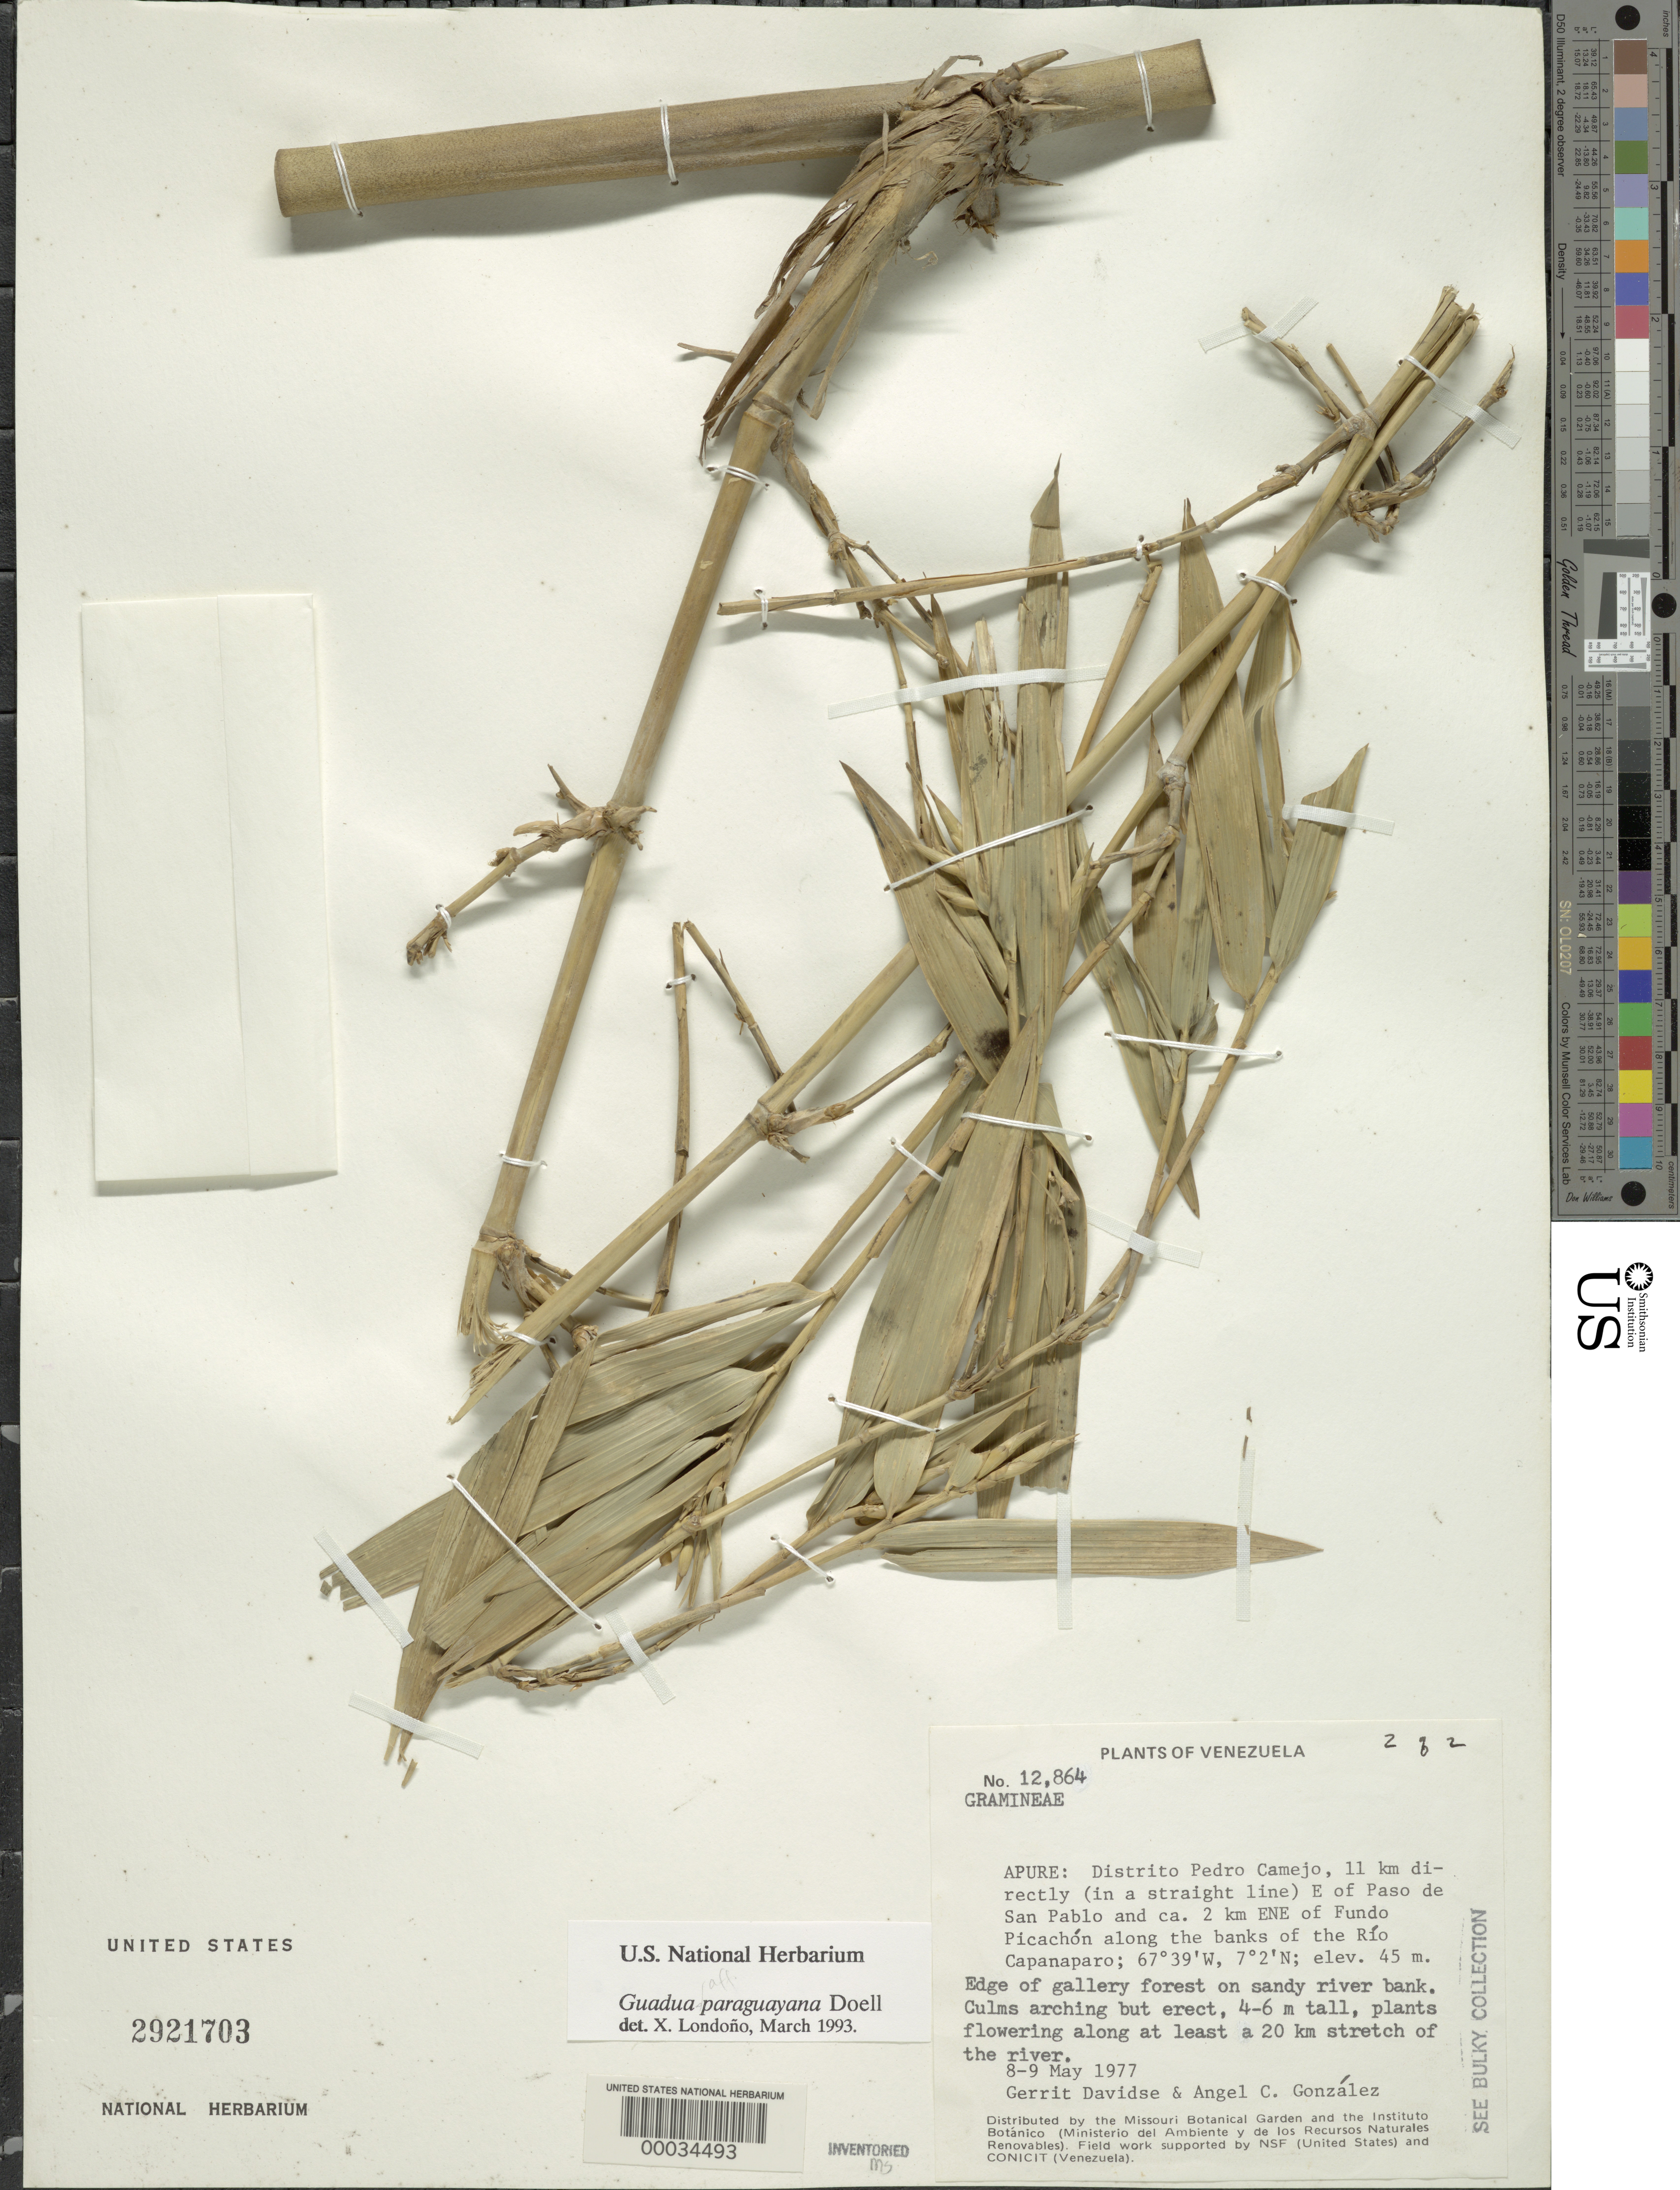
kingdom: Plantae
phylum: Tracheophyta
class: Liliopsida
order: Poales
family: Poaceae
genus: Guadua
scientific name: Guadua paraguayana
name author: Döll in Mart.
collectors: G. Davidse & A. C. González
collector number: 12864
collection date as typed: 08 May 1977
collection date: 1977-05-08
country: Venezuela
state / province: Apure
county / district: Pedro Camejo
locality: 11 km e of paso de san pablo and 2 km ene of fundo picachon along rio capanaparo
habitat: Edge of gallery forest on sandy river bank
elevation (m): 45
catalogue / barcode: US 2921703